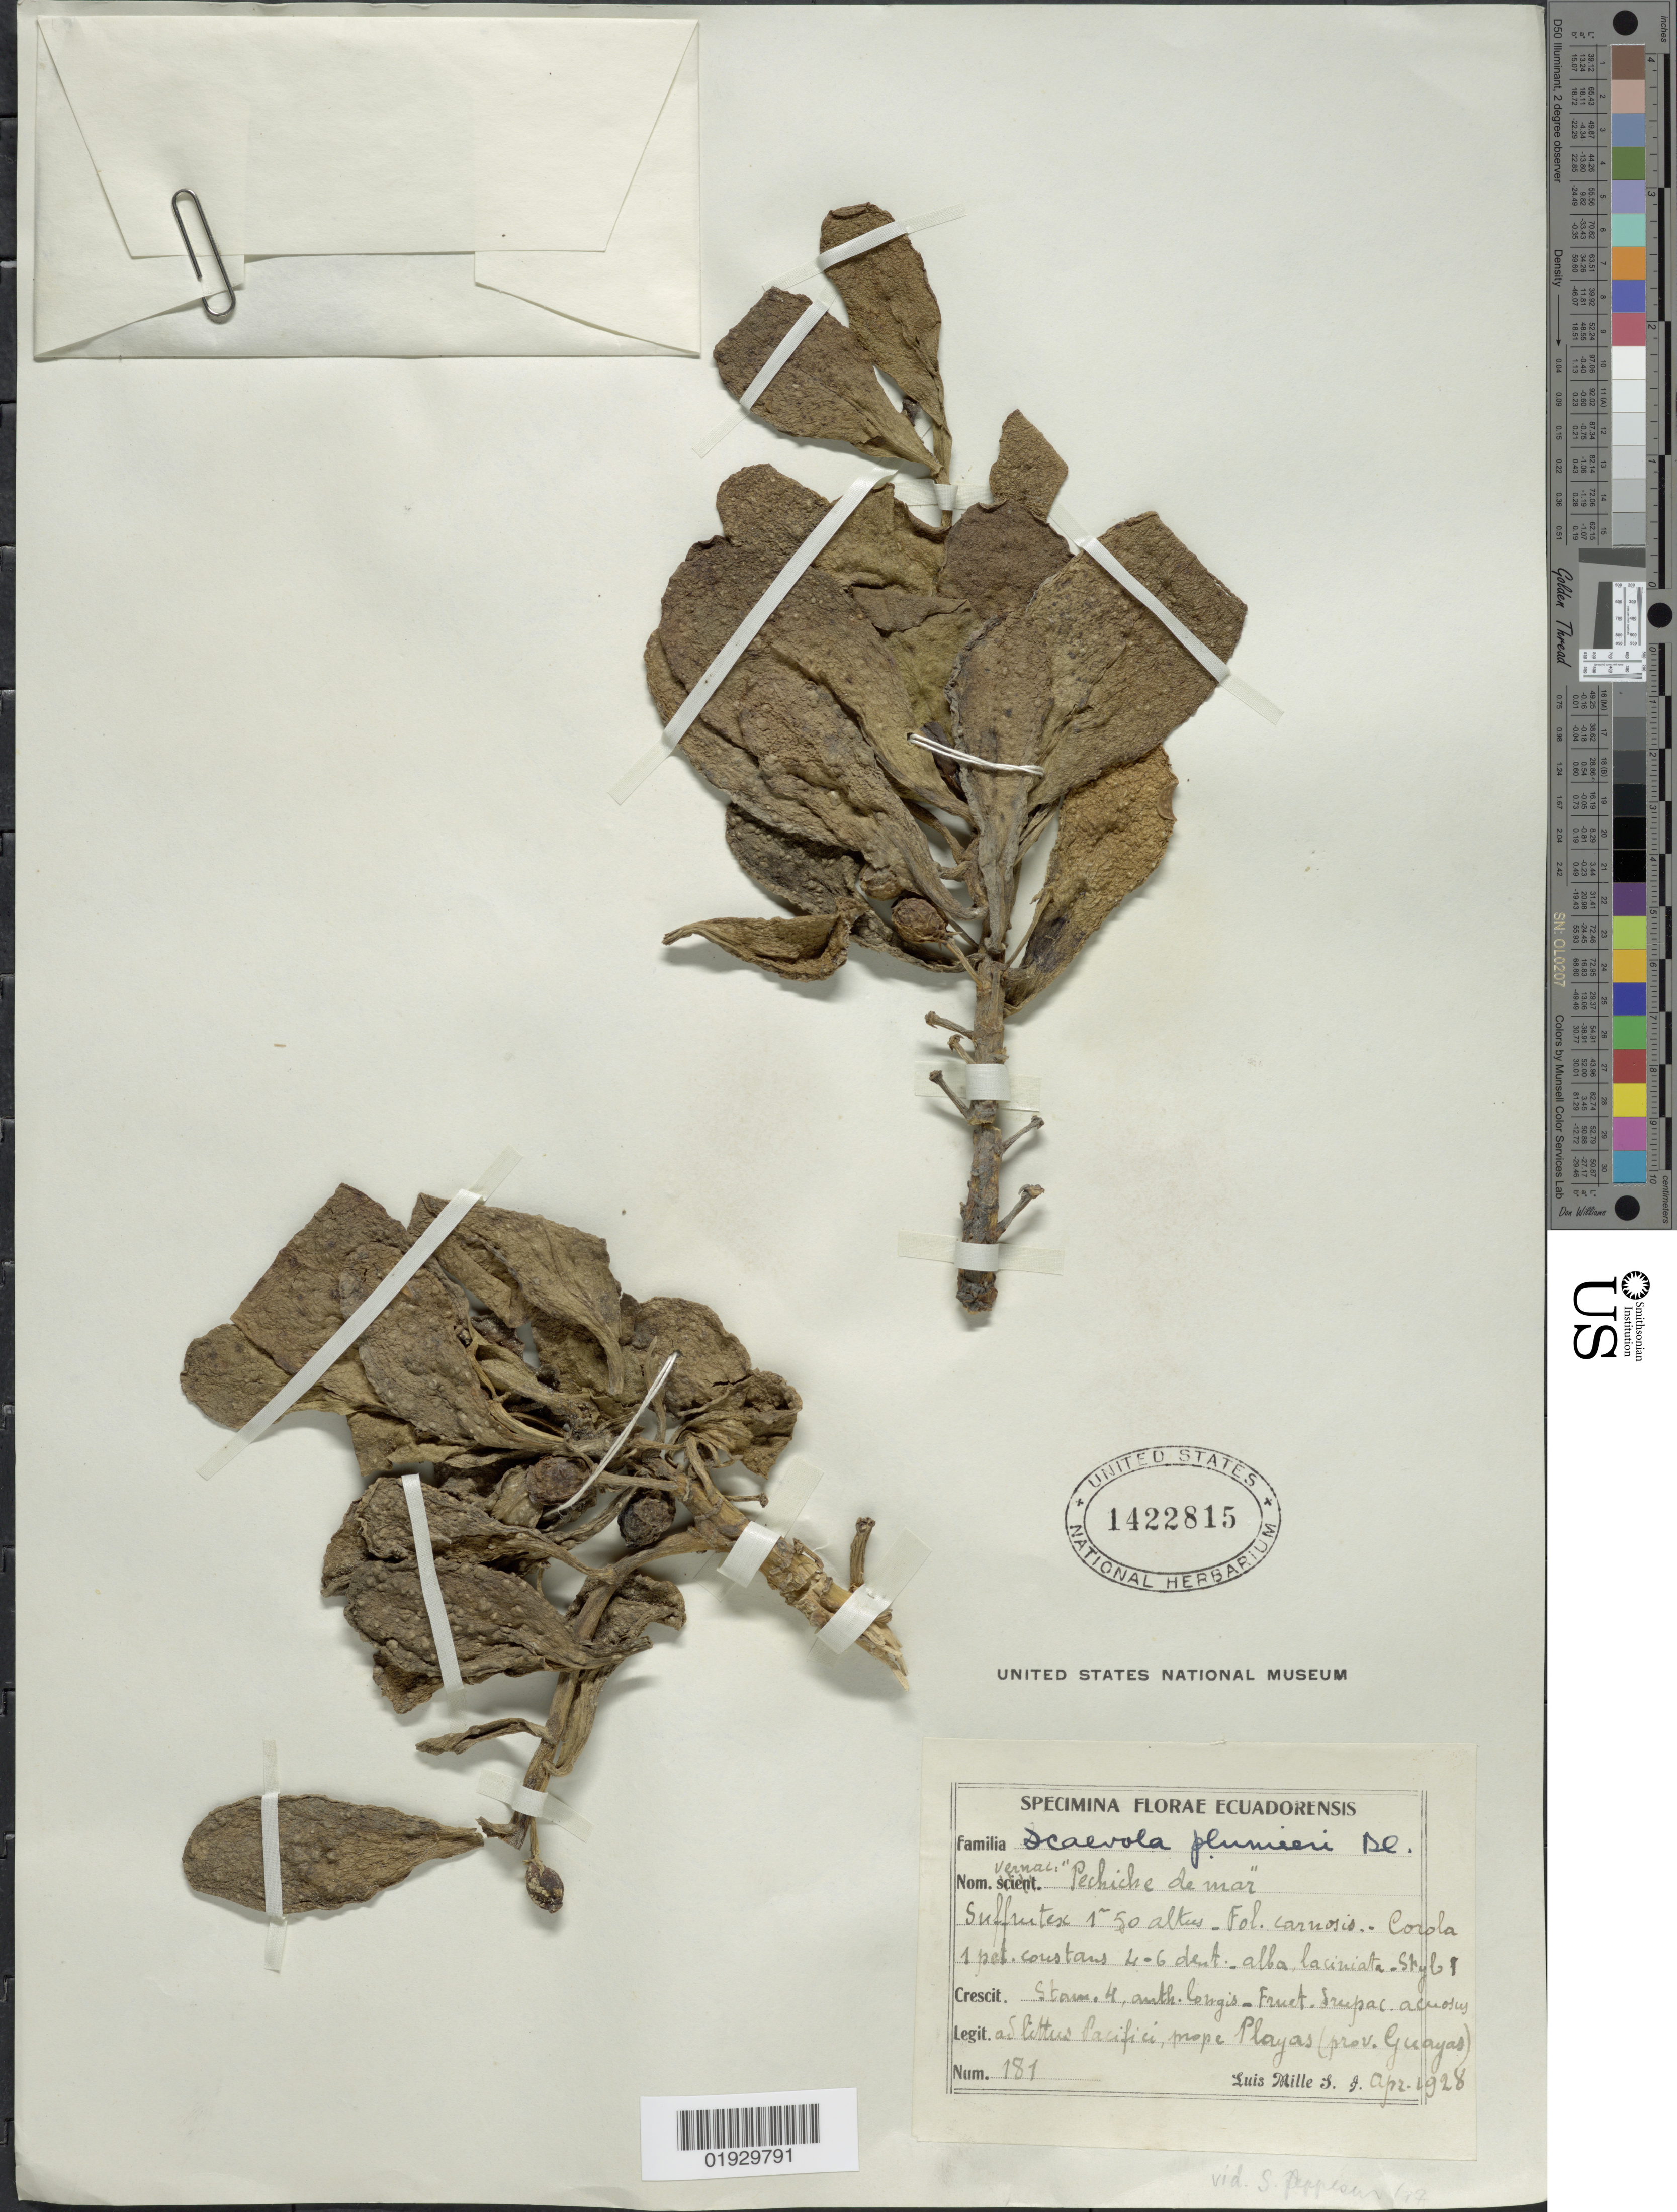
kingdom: Plantae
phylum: Tracheophyta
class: Magnoliopsida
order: Asterales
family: Goodeniaceae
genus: Scaevola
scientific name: Scaevola plumieri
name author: (L.) Vahl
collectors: L. Mille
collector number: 181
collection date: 1928-04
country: Ecuador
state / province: Guayas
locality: Ad littus Pacifici, prope Playas (prov. Guayas)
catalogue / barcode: US 1422815